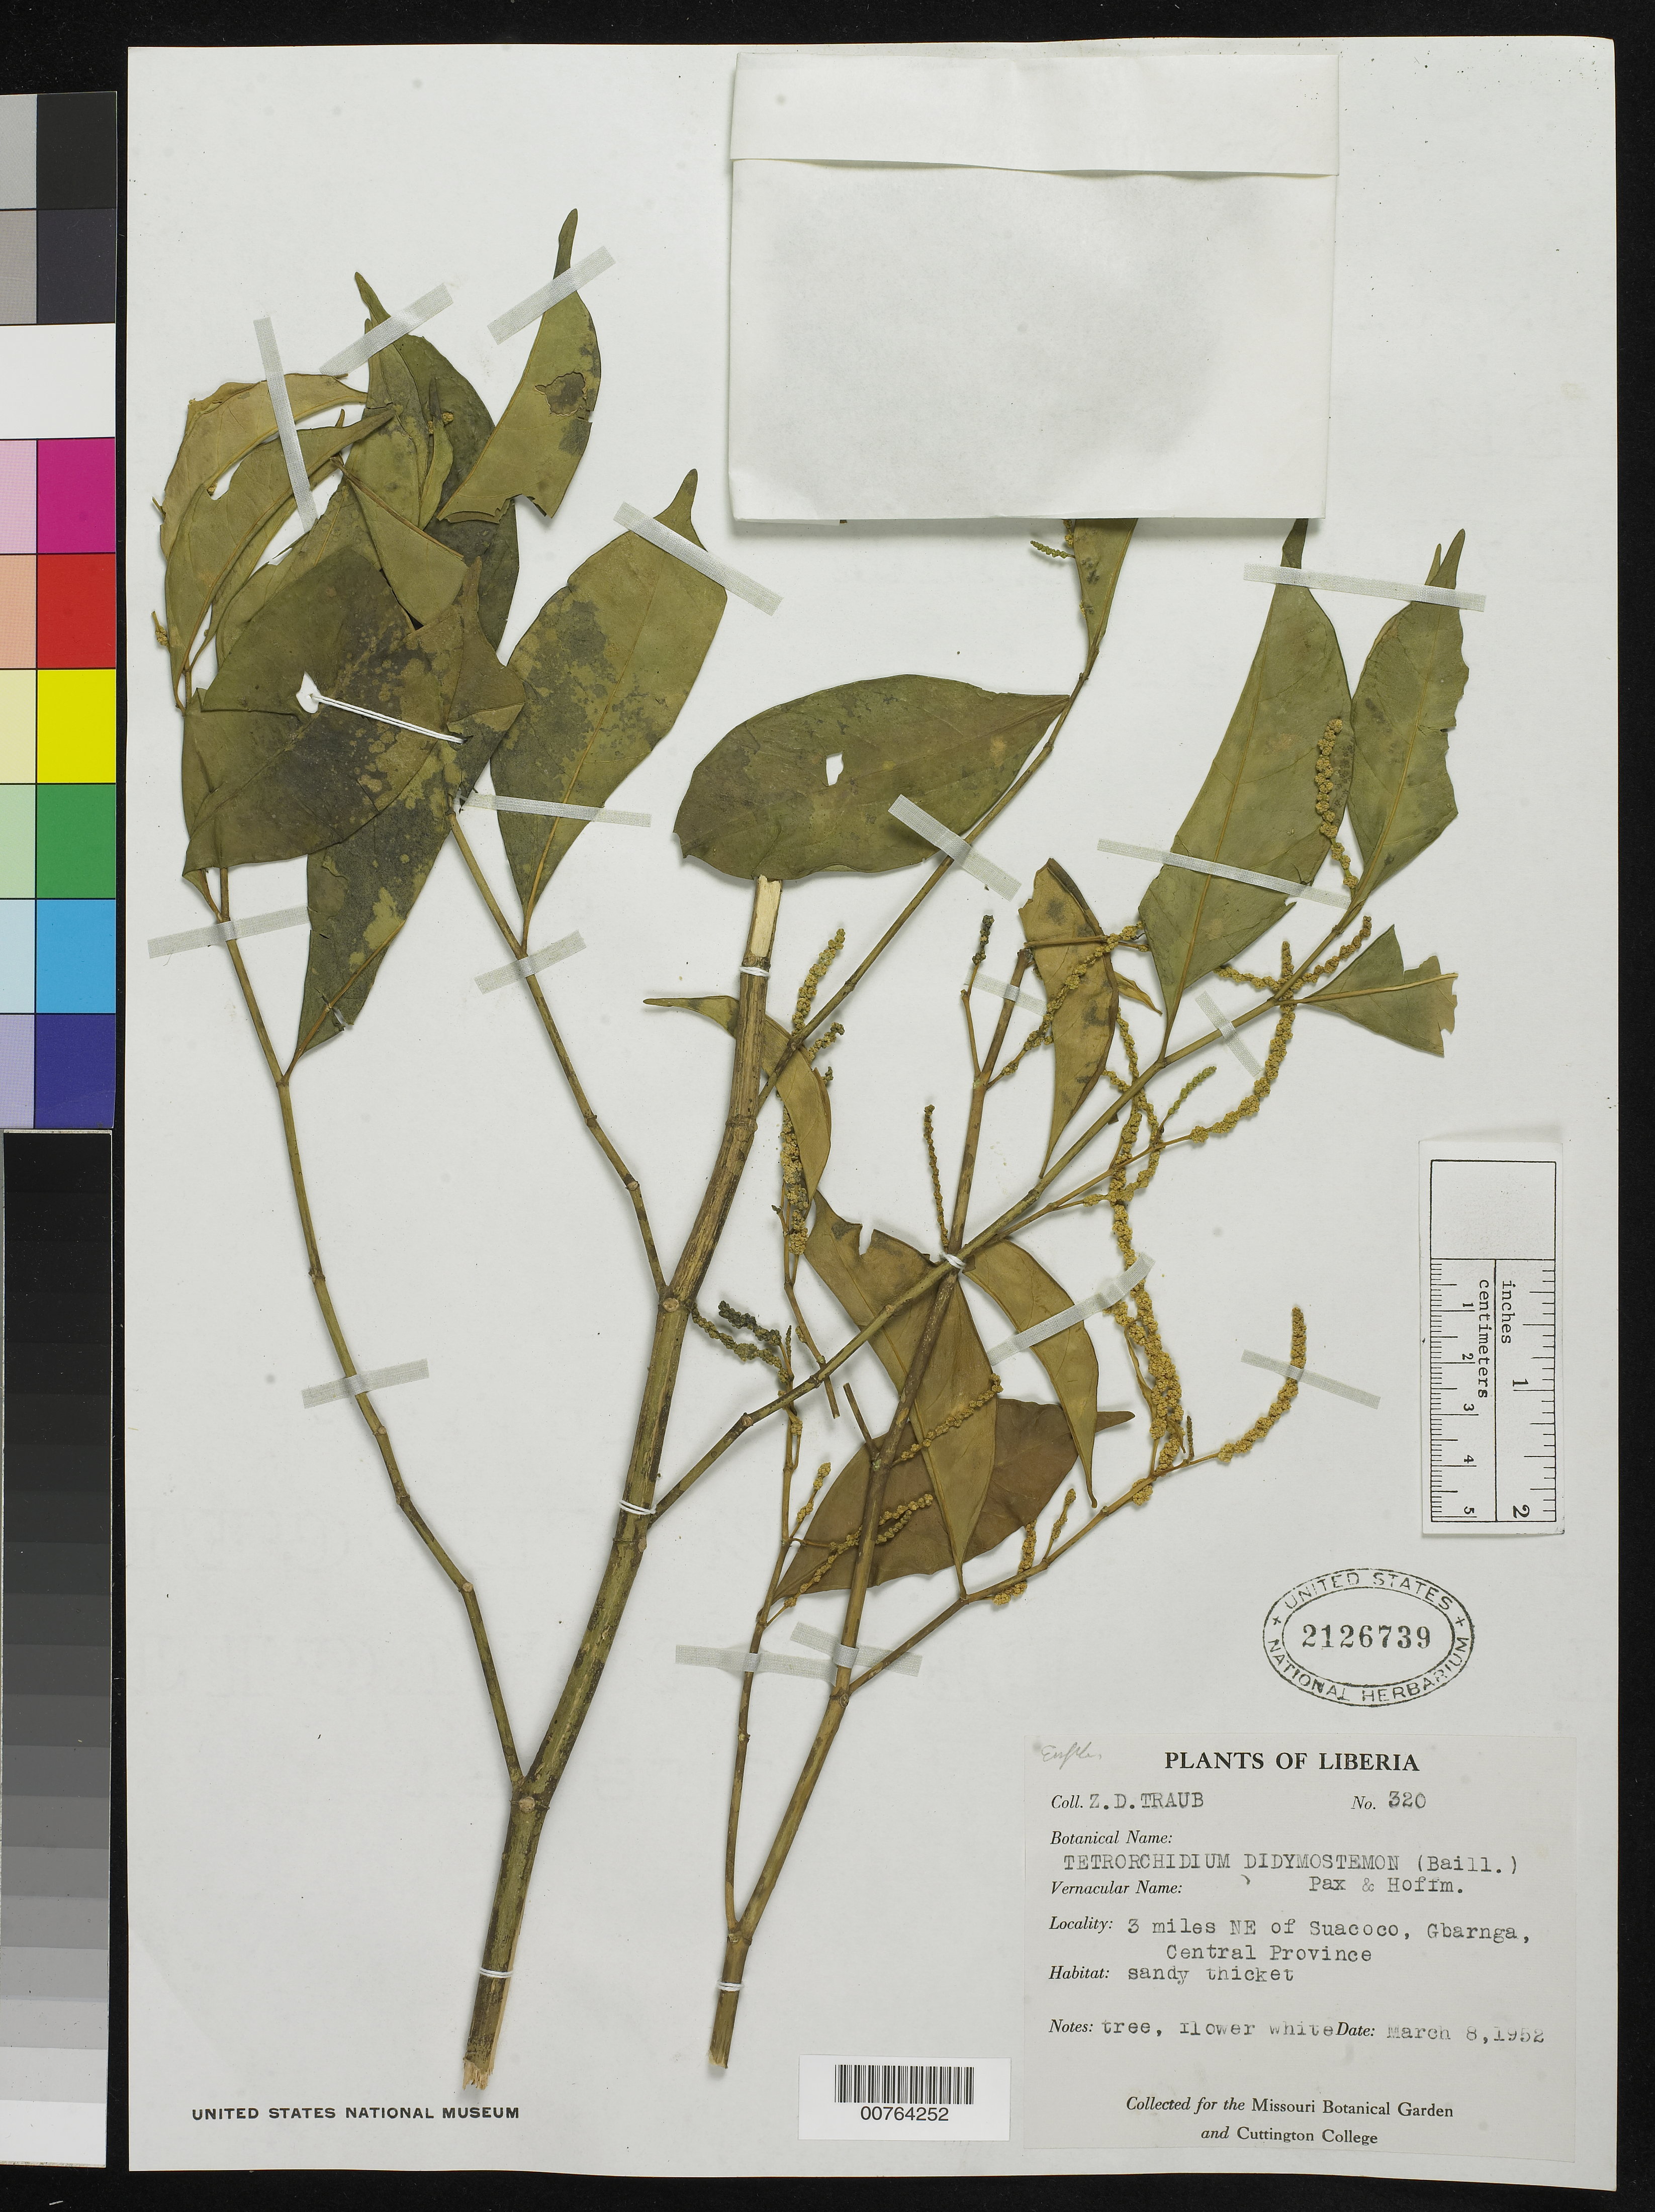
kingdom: Plantae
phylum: Tracheophyta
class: Magnoliopsida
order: Malpighiales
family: Euphorbiaceae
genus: Tetrorchidium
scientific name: Tetrorchidium didymostemon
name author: (Baill.) Pax & K. Hoffm.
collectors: Z. D. Traub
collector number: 320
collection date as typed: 8 Mar 1952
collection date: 1952-03-08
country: Liberia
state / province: Bong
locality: Central Province: Gbarnga, 3 miles NE of Suacoco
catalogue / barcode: US 2126739